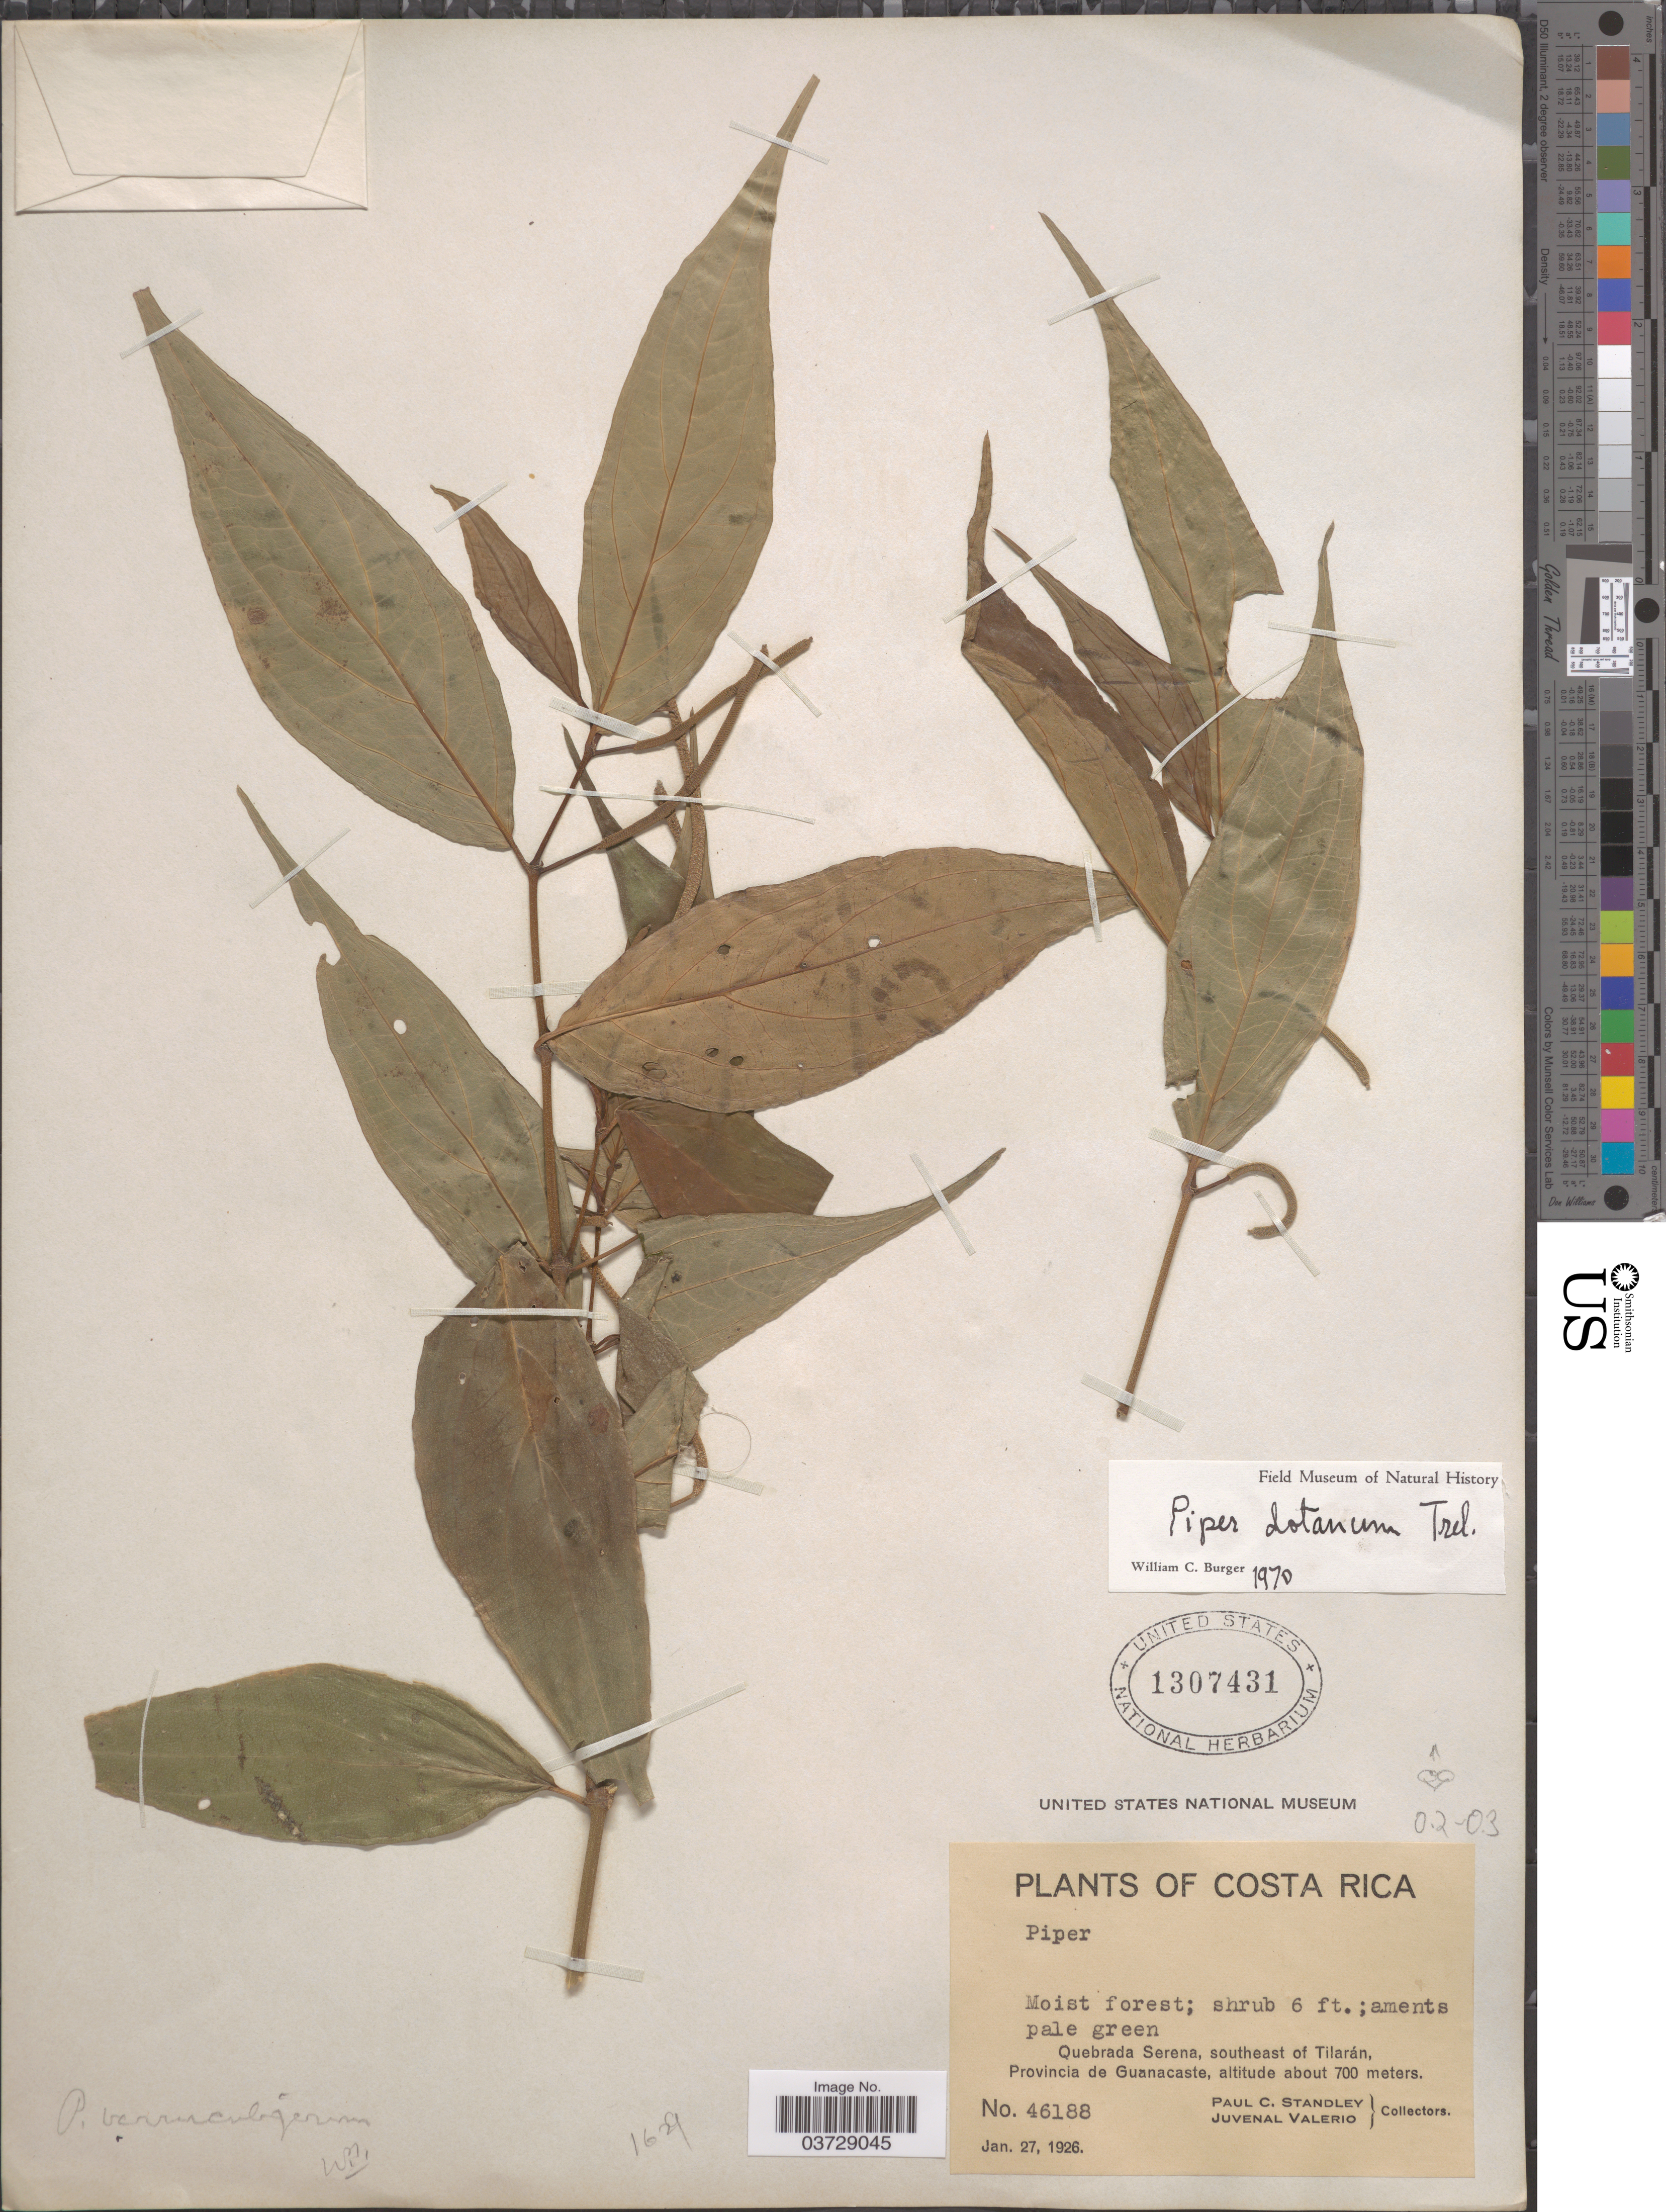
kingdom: Plantae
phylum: Tracheophyta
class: Magnoliopsida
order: Piperales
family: Piperaceae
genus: Piper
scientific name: Piper dotanum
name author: Trel.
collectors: P. C. Standley & J. Valerio R.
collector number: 46188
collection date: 1926-01-27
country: Costa Rica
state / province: Guanacaste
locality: Quebrada Serena, southeast of Tilarán.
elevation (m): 700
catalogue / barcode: US 1307431